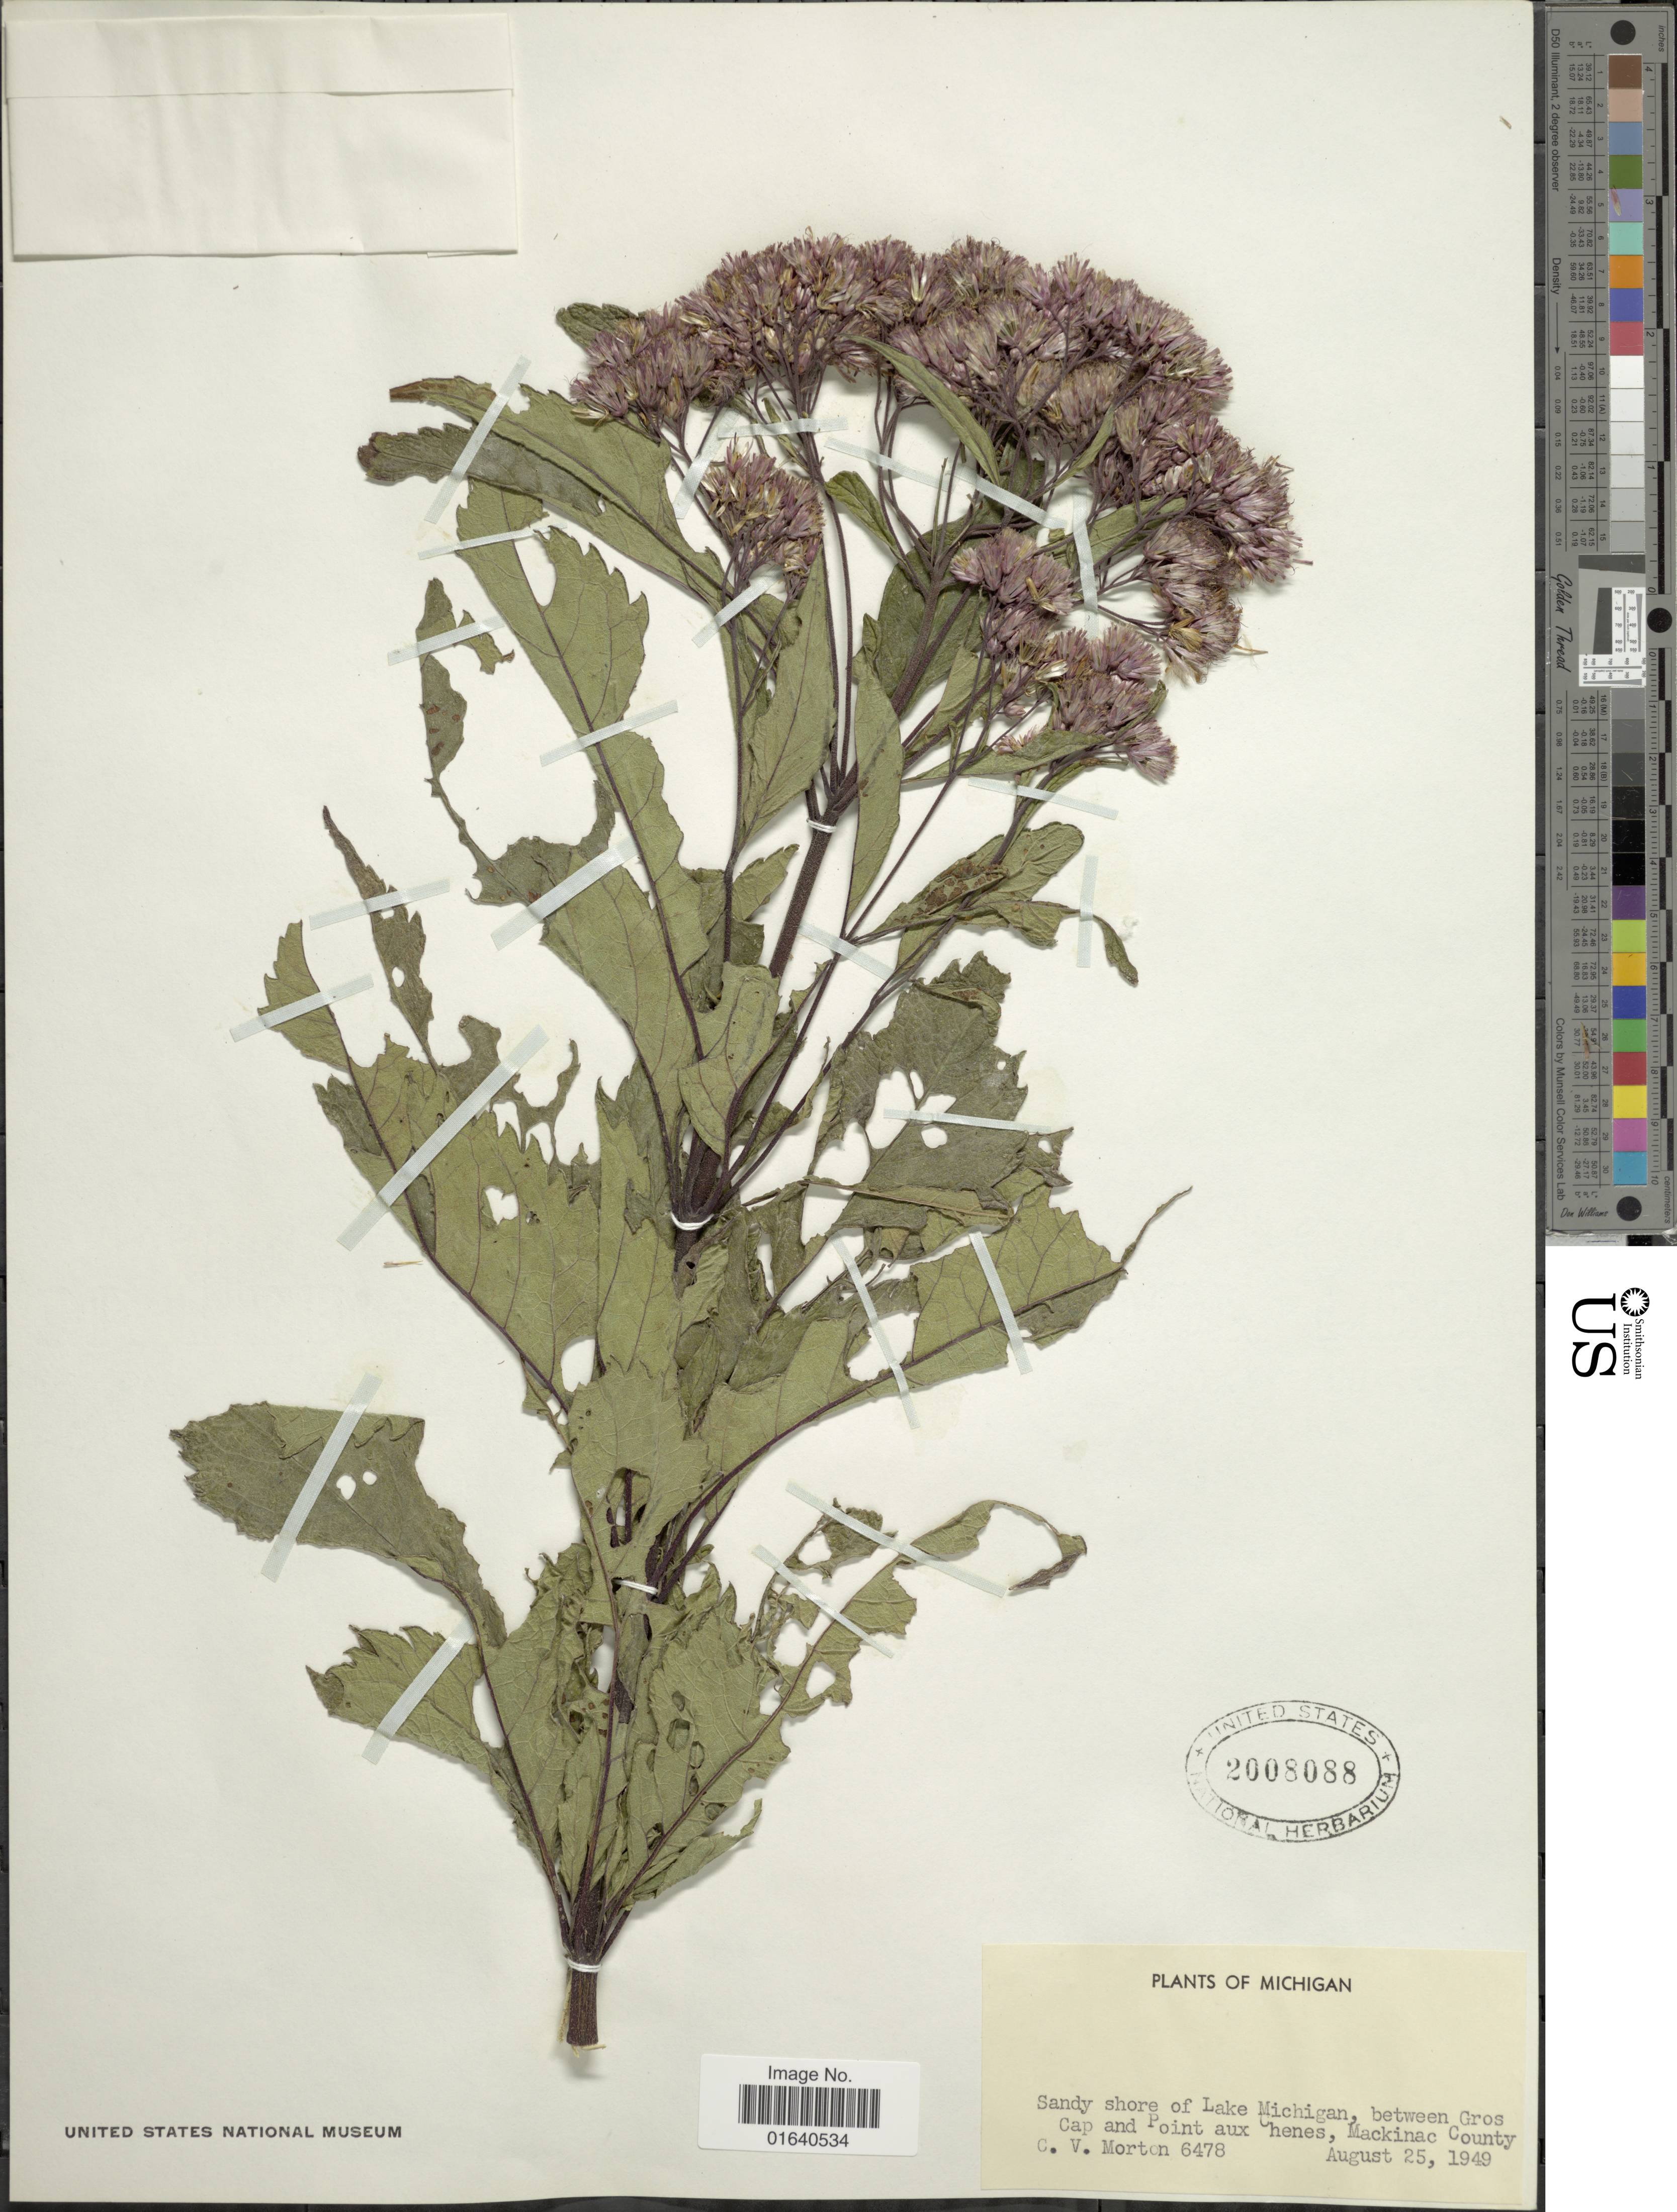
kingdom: Plantae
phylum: Tracheophyta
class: Magnoliopsida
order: Asterales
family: Asteraceae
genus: Eupatorium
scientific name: Eupatorium sp.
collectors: C. V. Morton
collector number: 6478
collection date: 1949-08-25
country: United States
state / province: Michigan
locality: Sandy shore of Lake Nichigan, between Gros Cap and Point aux Chenes, Mackinac County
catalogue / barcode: US 2008088